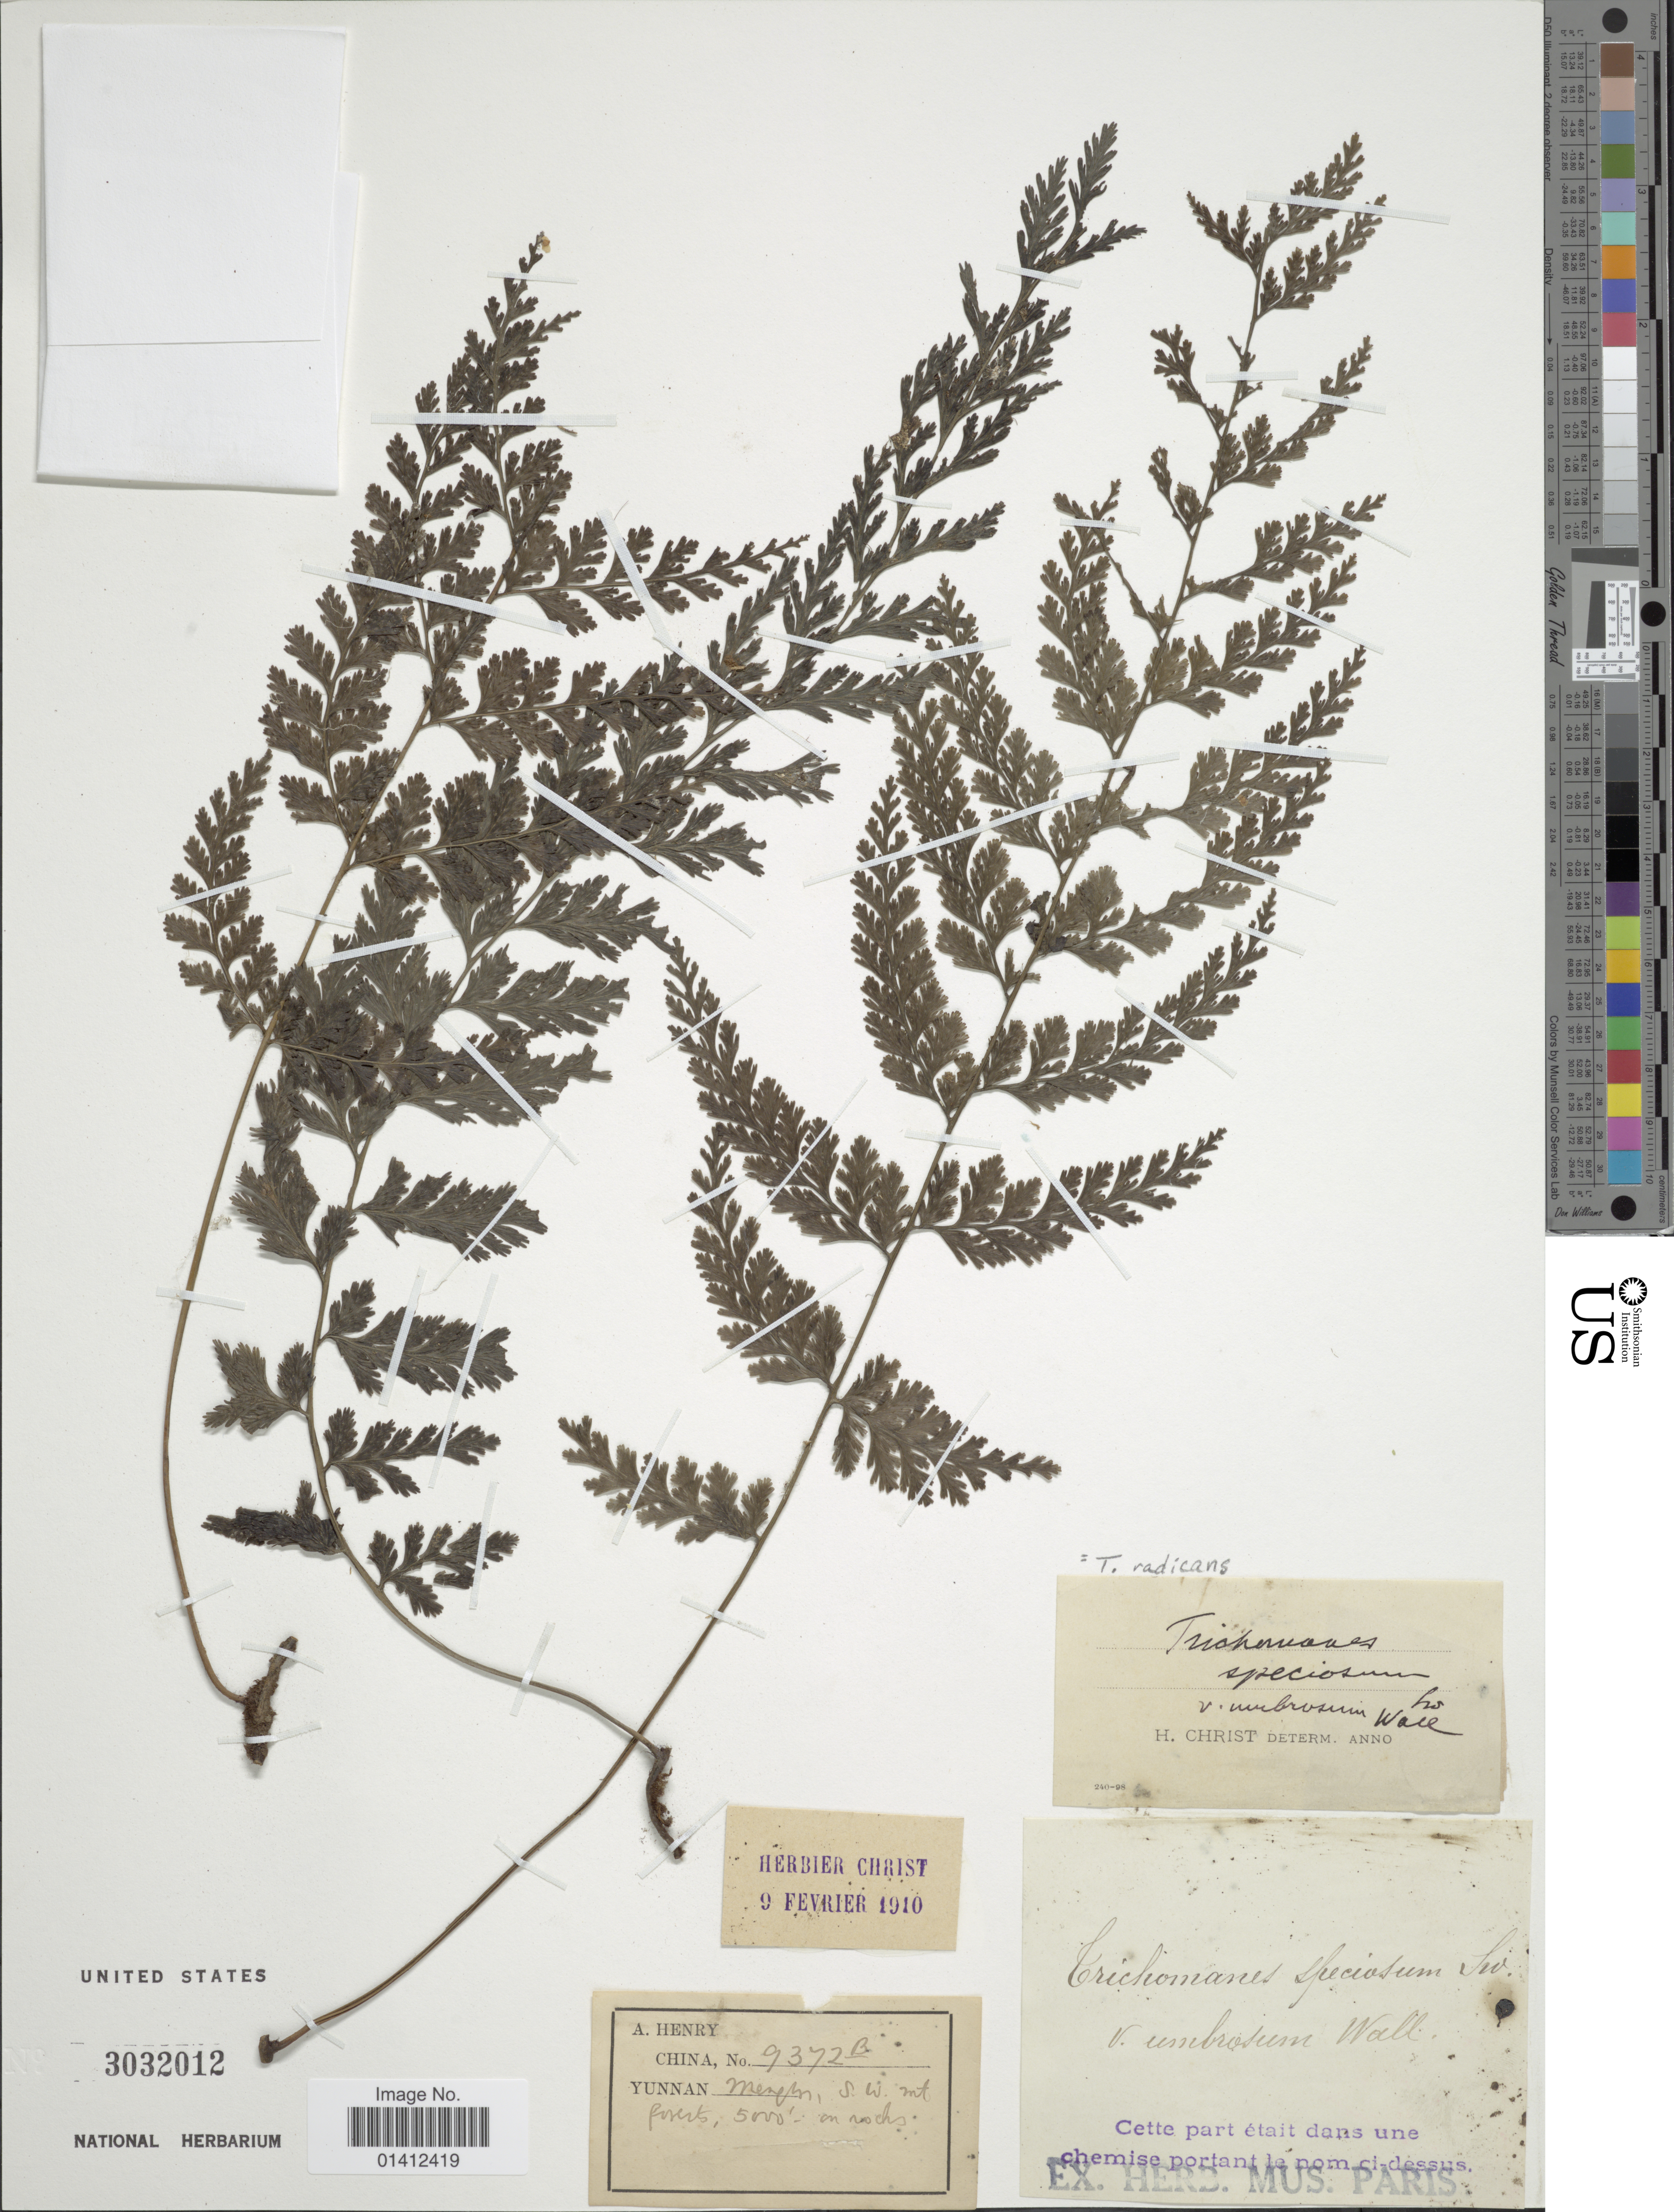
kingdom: Plantae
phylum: Tracheophyta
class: Polypodiopsida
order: Hymenophyllales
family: Hymenophyllaceae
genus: Vandenboschia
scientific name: Vandenboschia radicans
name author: (Sw.) Copel.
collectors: A. Henry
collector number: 9372 B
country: China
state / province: Yunnan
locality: Meng-tze, S.W. Mt forest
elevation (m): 1524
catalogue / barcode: US 3032012